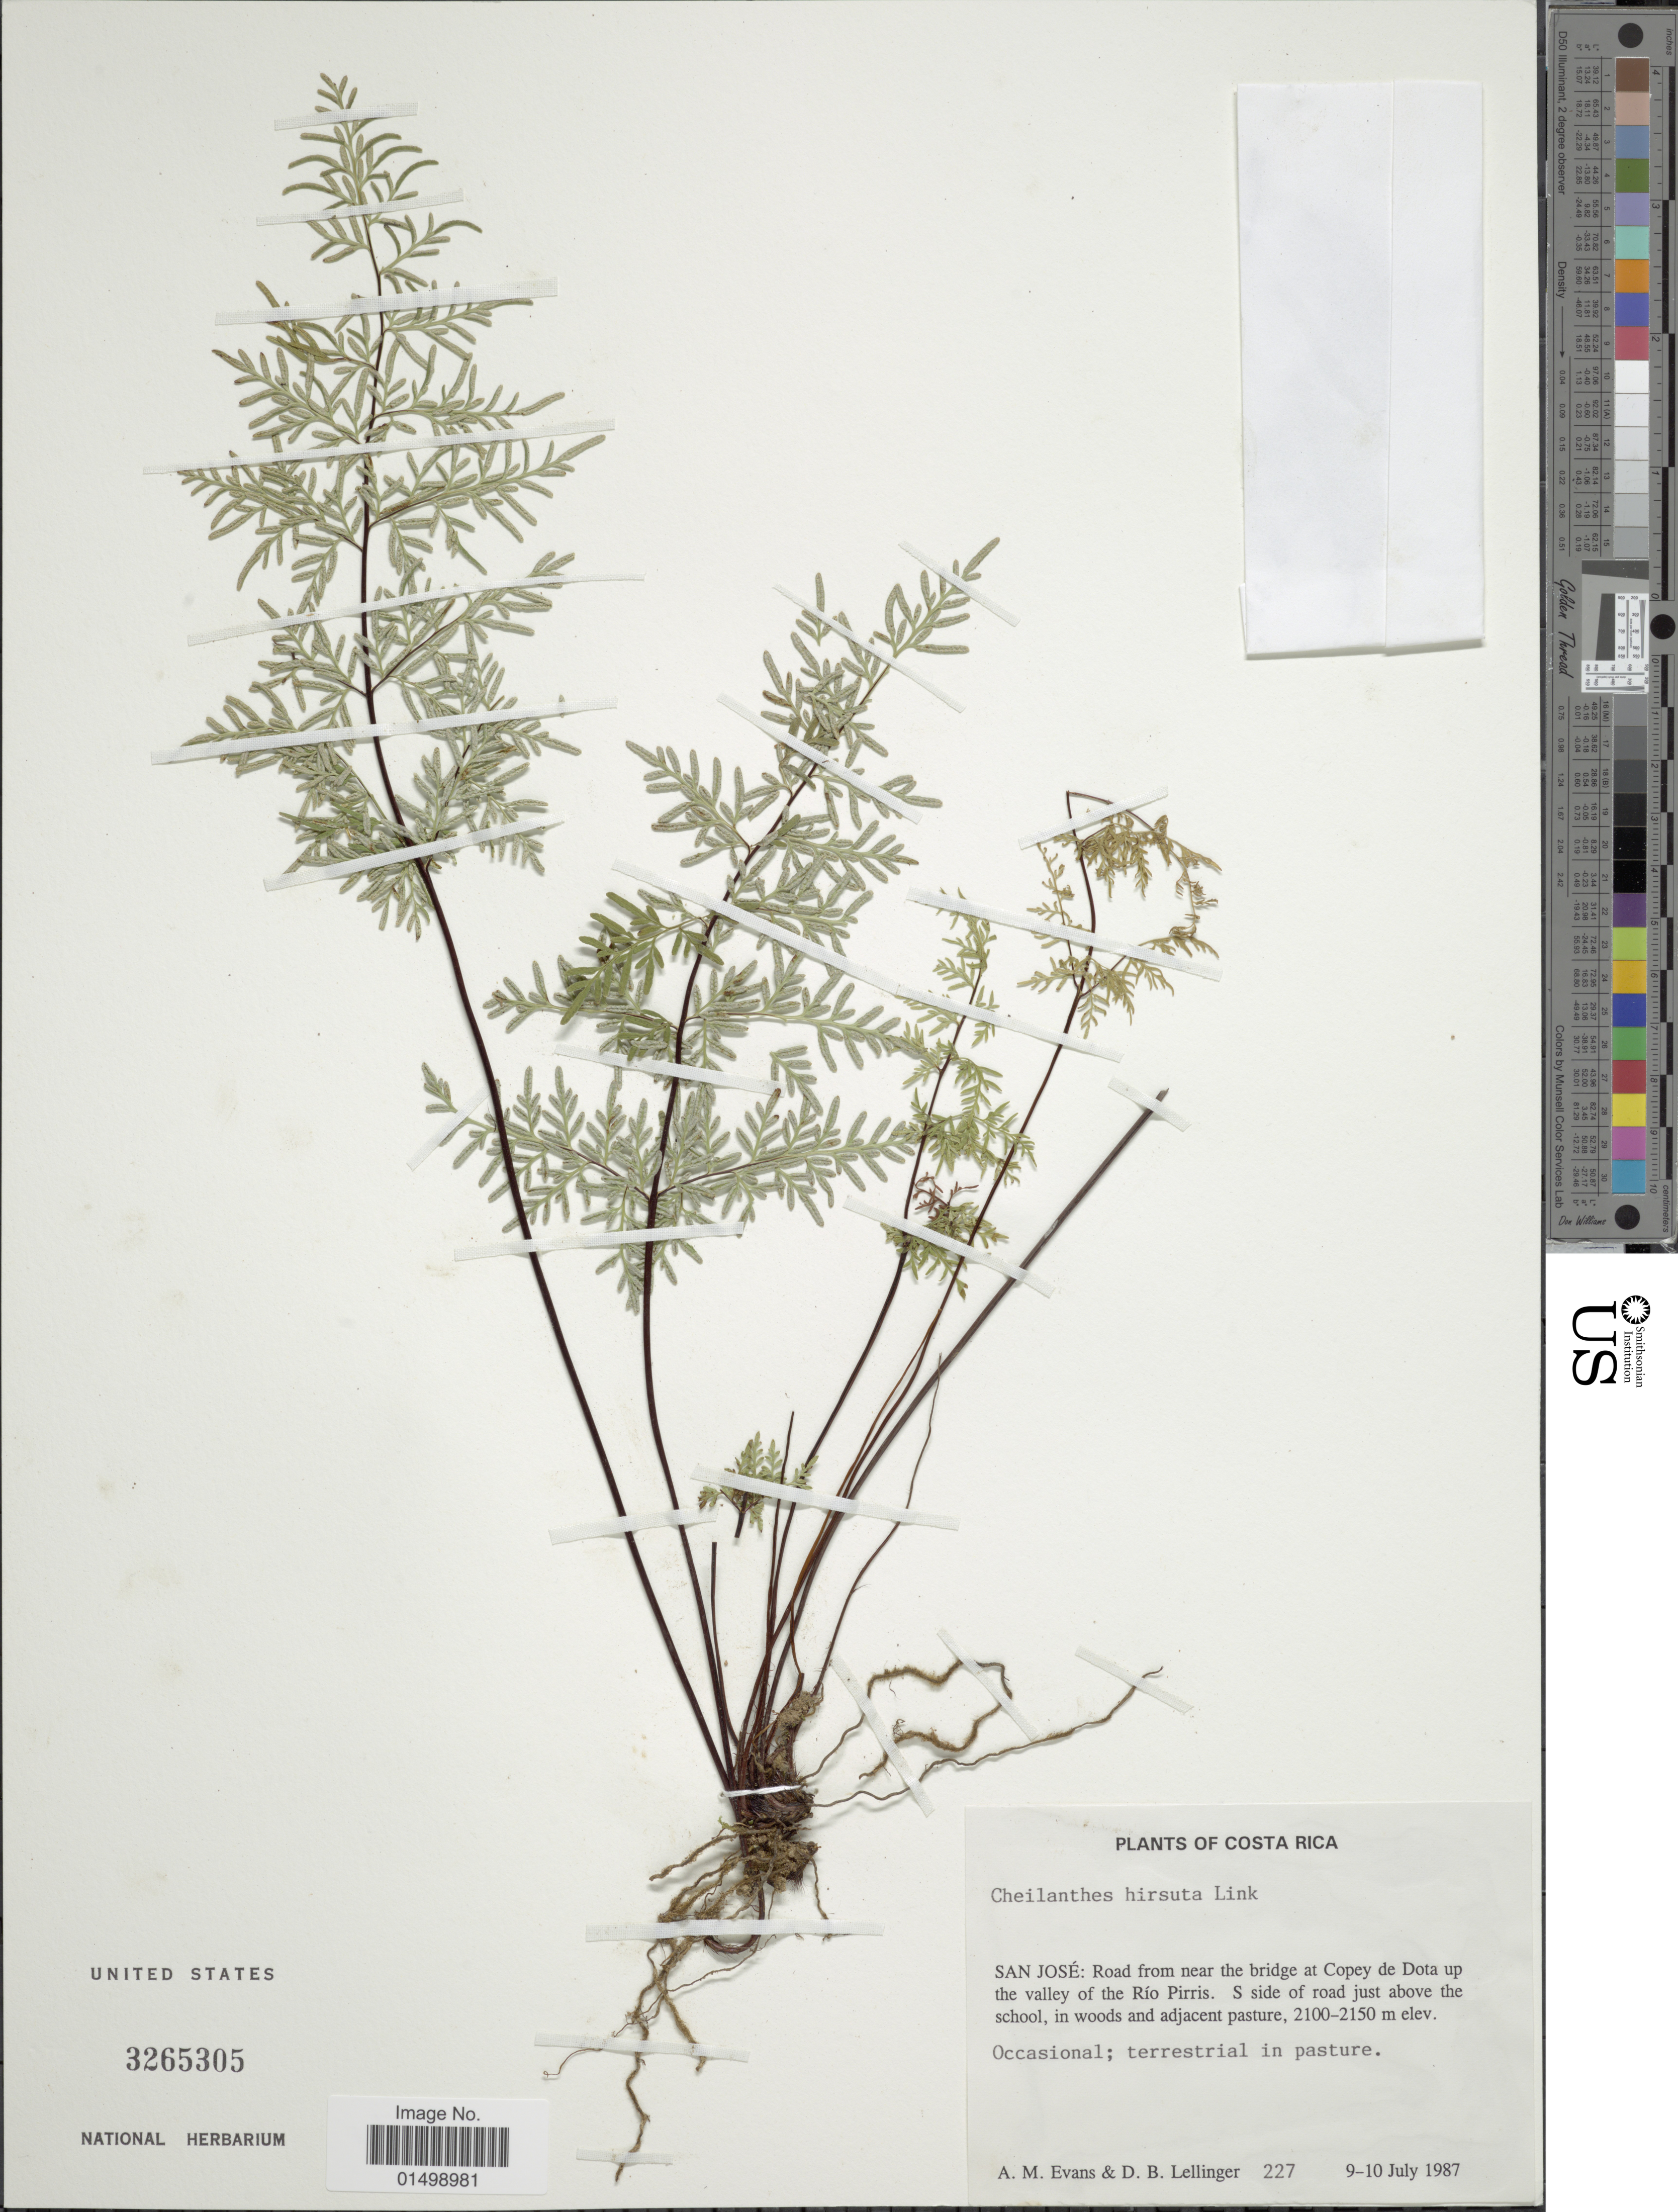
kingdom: Plantae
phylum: Tracheophyta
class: Polypodiopsida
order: Polypodiales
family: Pteridaceae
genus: Cheilanthes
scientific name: Cheilanthes pyramidalis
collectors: A. M. Evans & D. B. Lellinger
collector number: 227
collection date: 1987-07-09/1987-07-10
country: Costa Rica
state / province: San José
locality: Road from near the bridge at Copey de Dota up the valley of the Rio Pirris, S side of road just above the school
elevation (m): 2100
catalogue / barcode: US 3265305